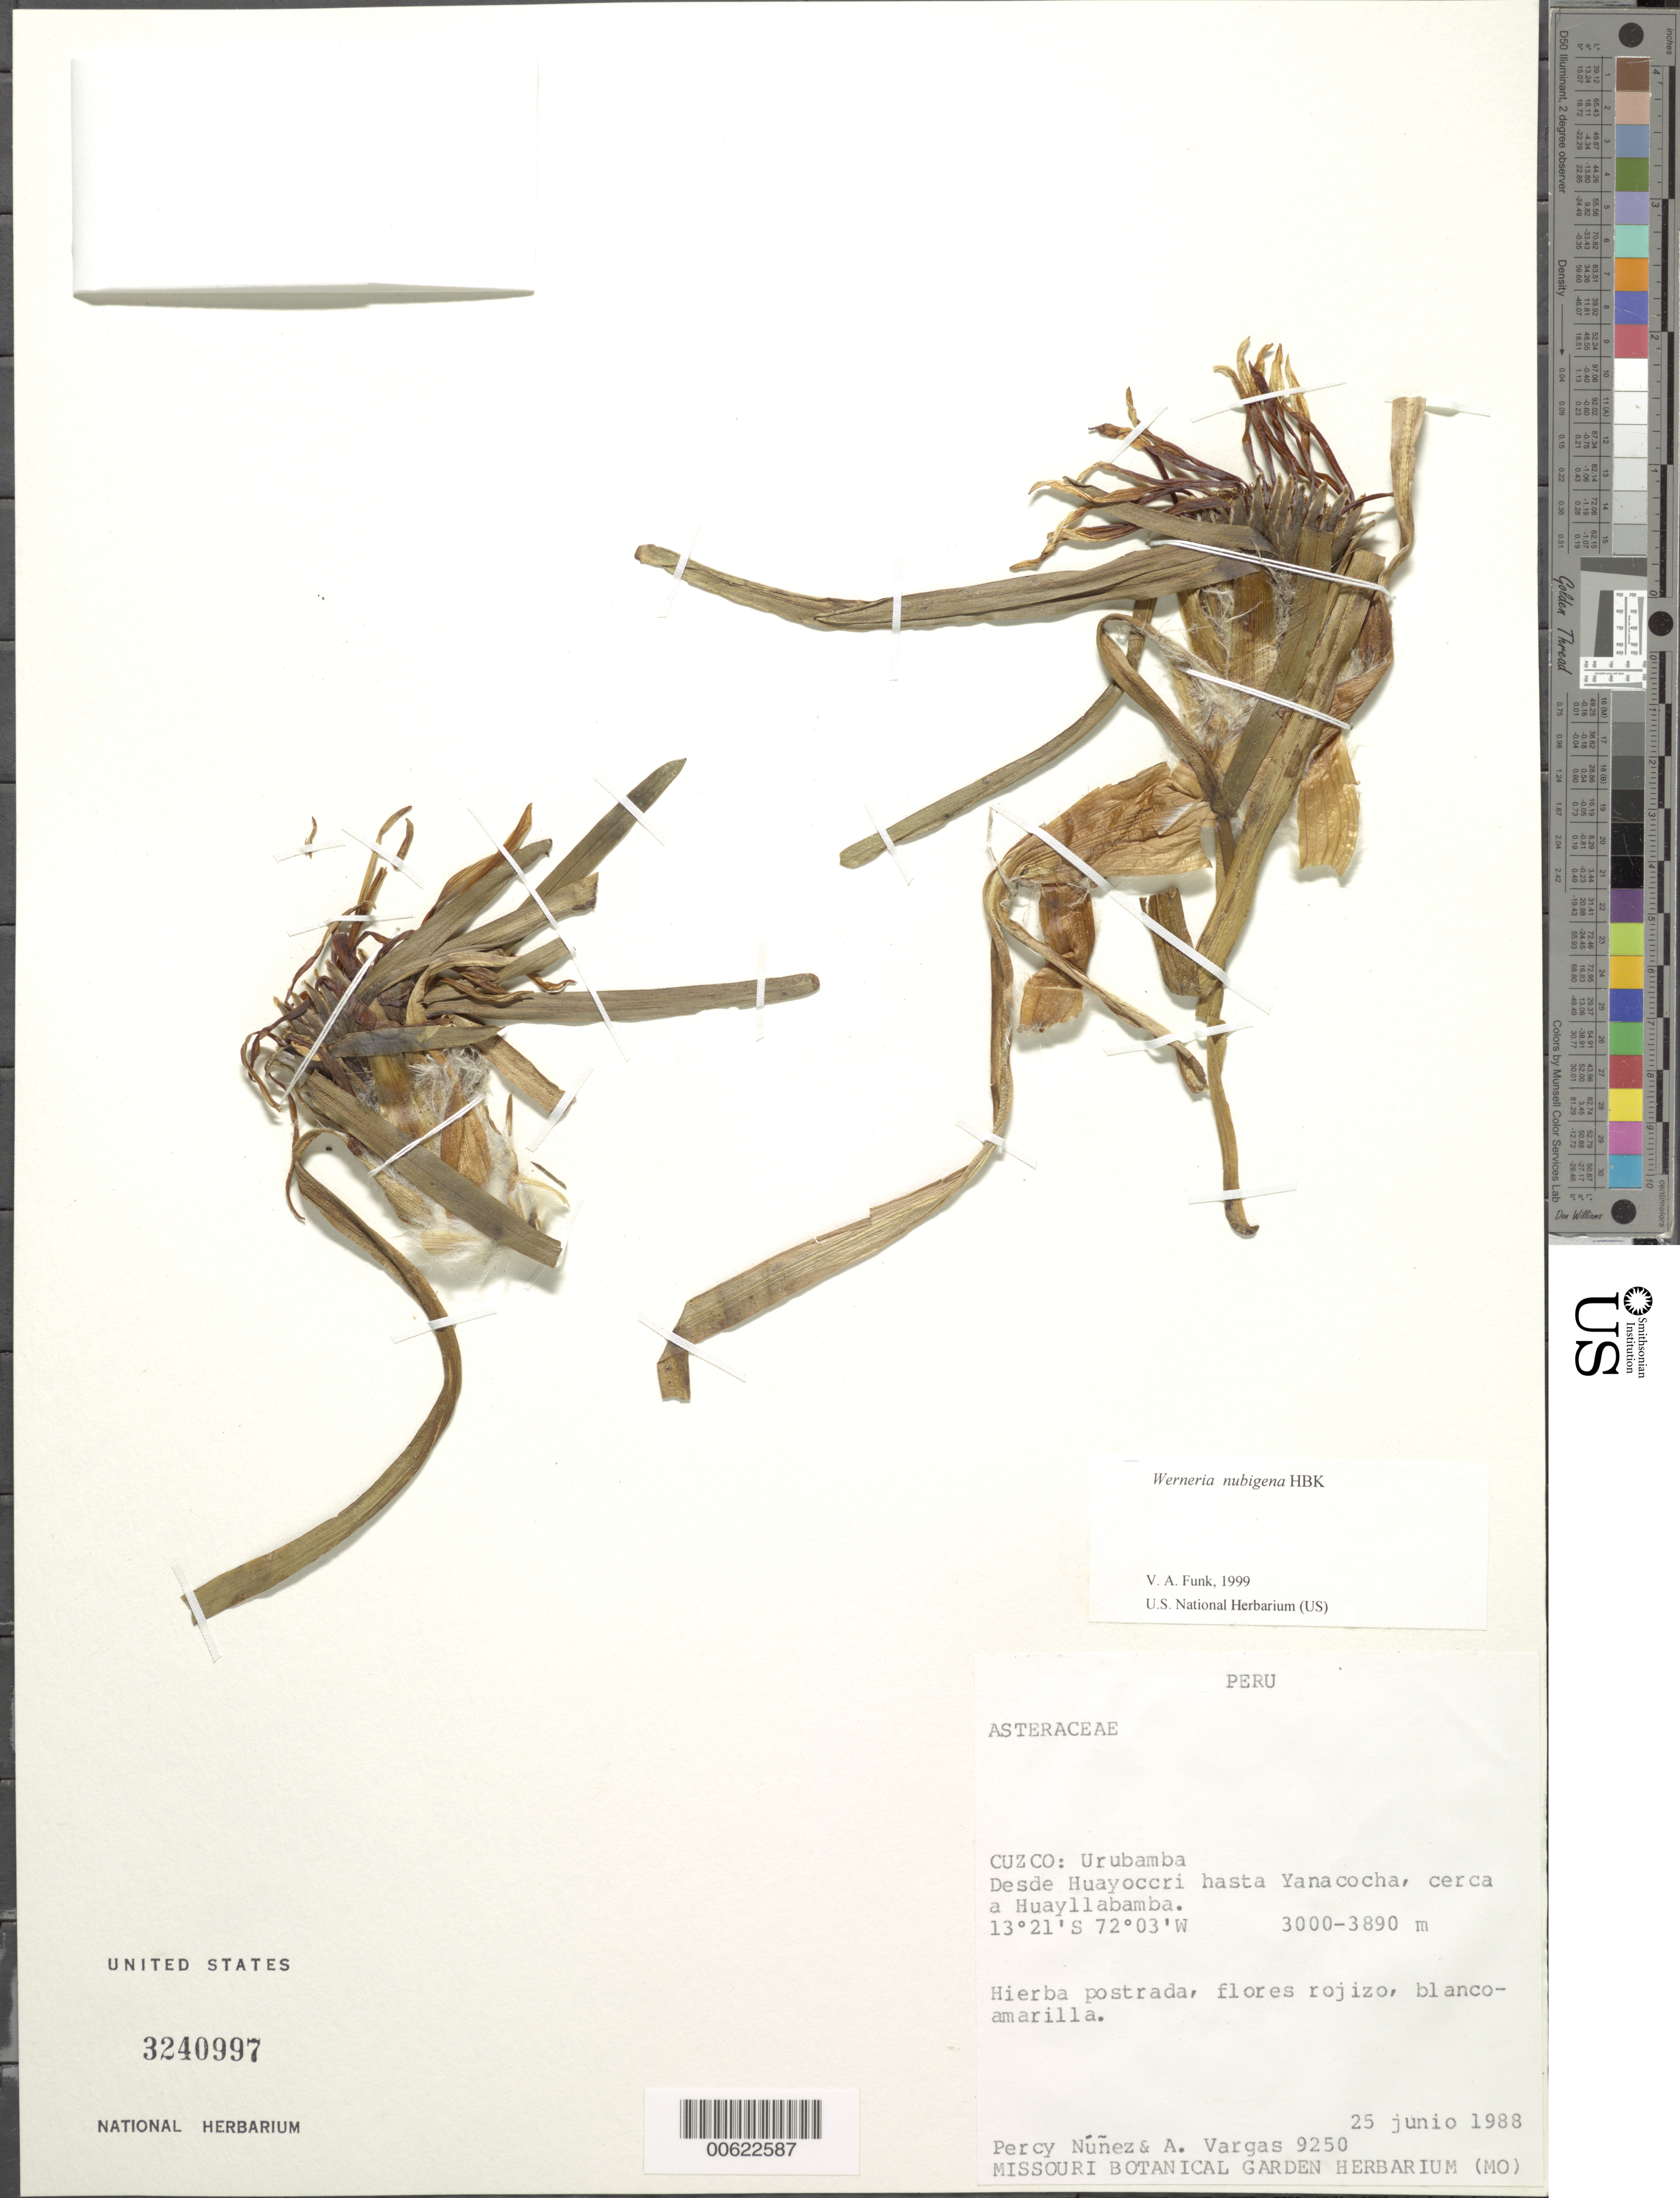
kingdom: Plantae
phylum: Tracheophyta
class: Magnoliopsida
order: Asterales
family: Asteraceae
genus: Werneria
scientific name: Werneria nubigena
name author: Kunth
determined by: Funk, Vicki A., (BOT), Smithsonian Institution - National Museum of Natural History (UNITED STATES)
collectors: P. Nuñez V. & A. Vargas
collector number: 9250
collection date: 1988-06-25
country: Peru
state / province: Cusco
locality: Urubamba, desde Huayoccri hasta Yanacocha, cerca a Huayllabamba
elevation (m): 3000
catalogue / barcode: US 3240997